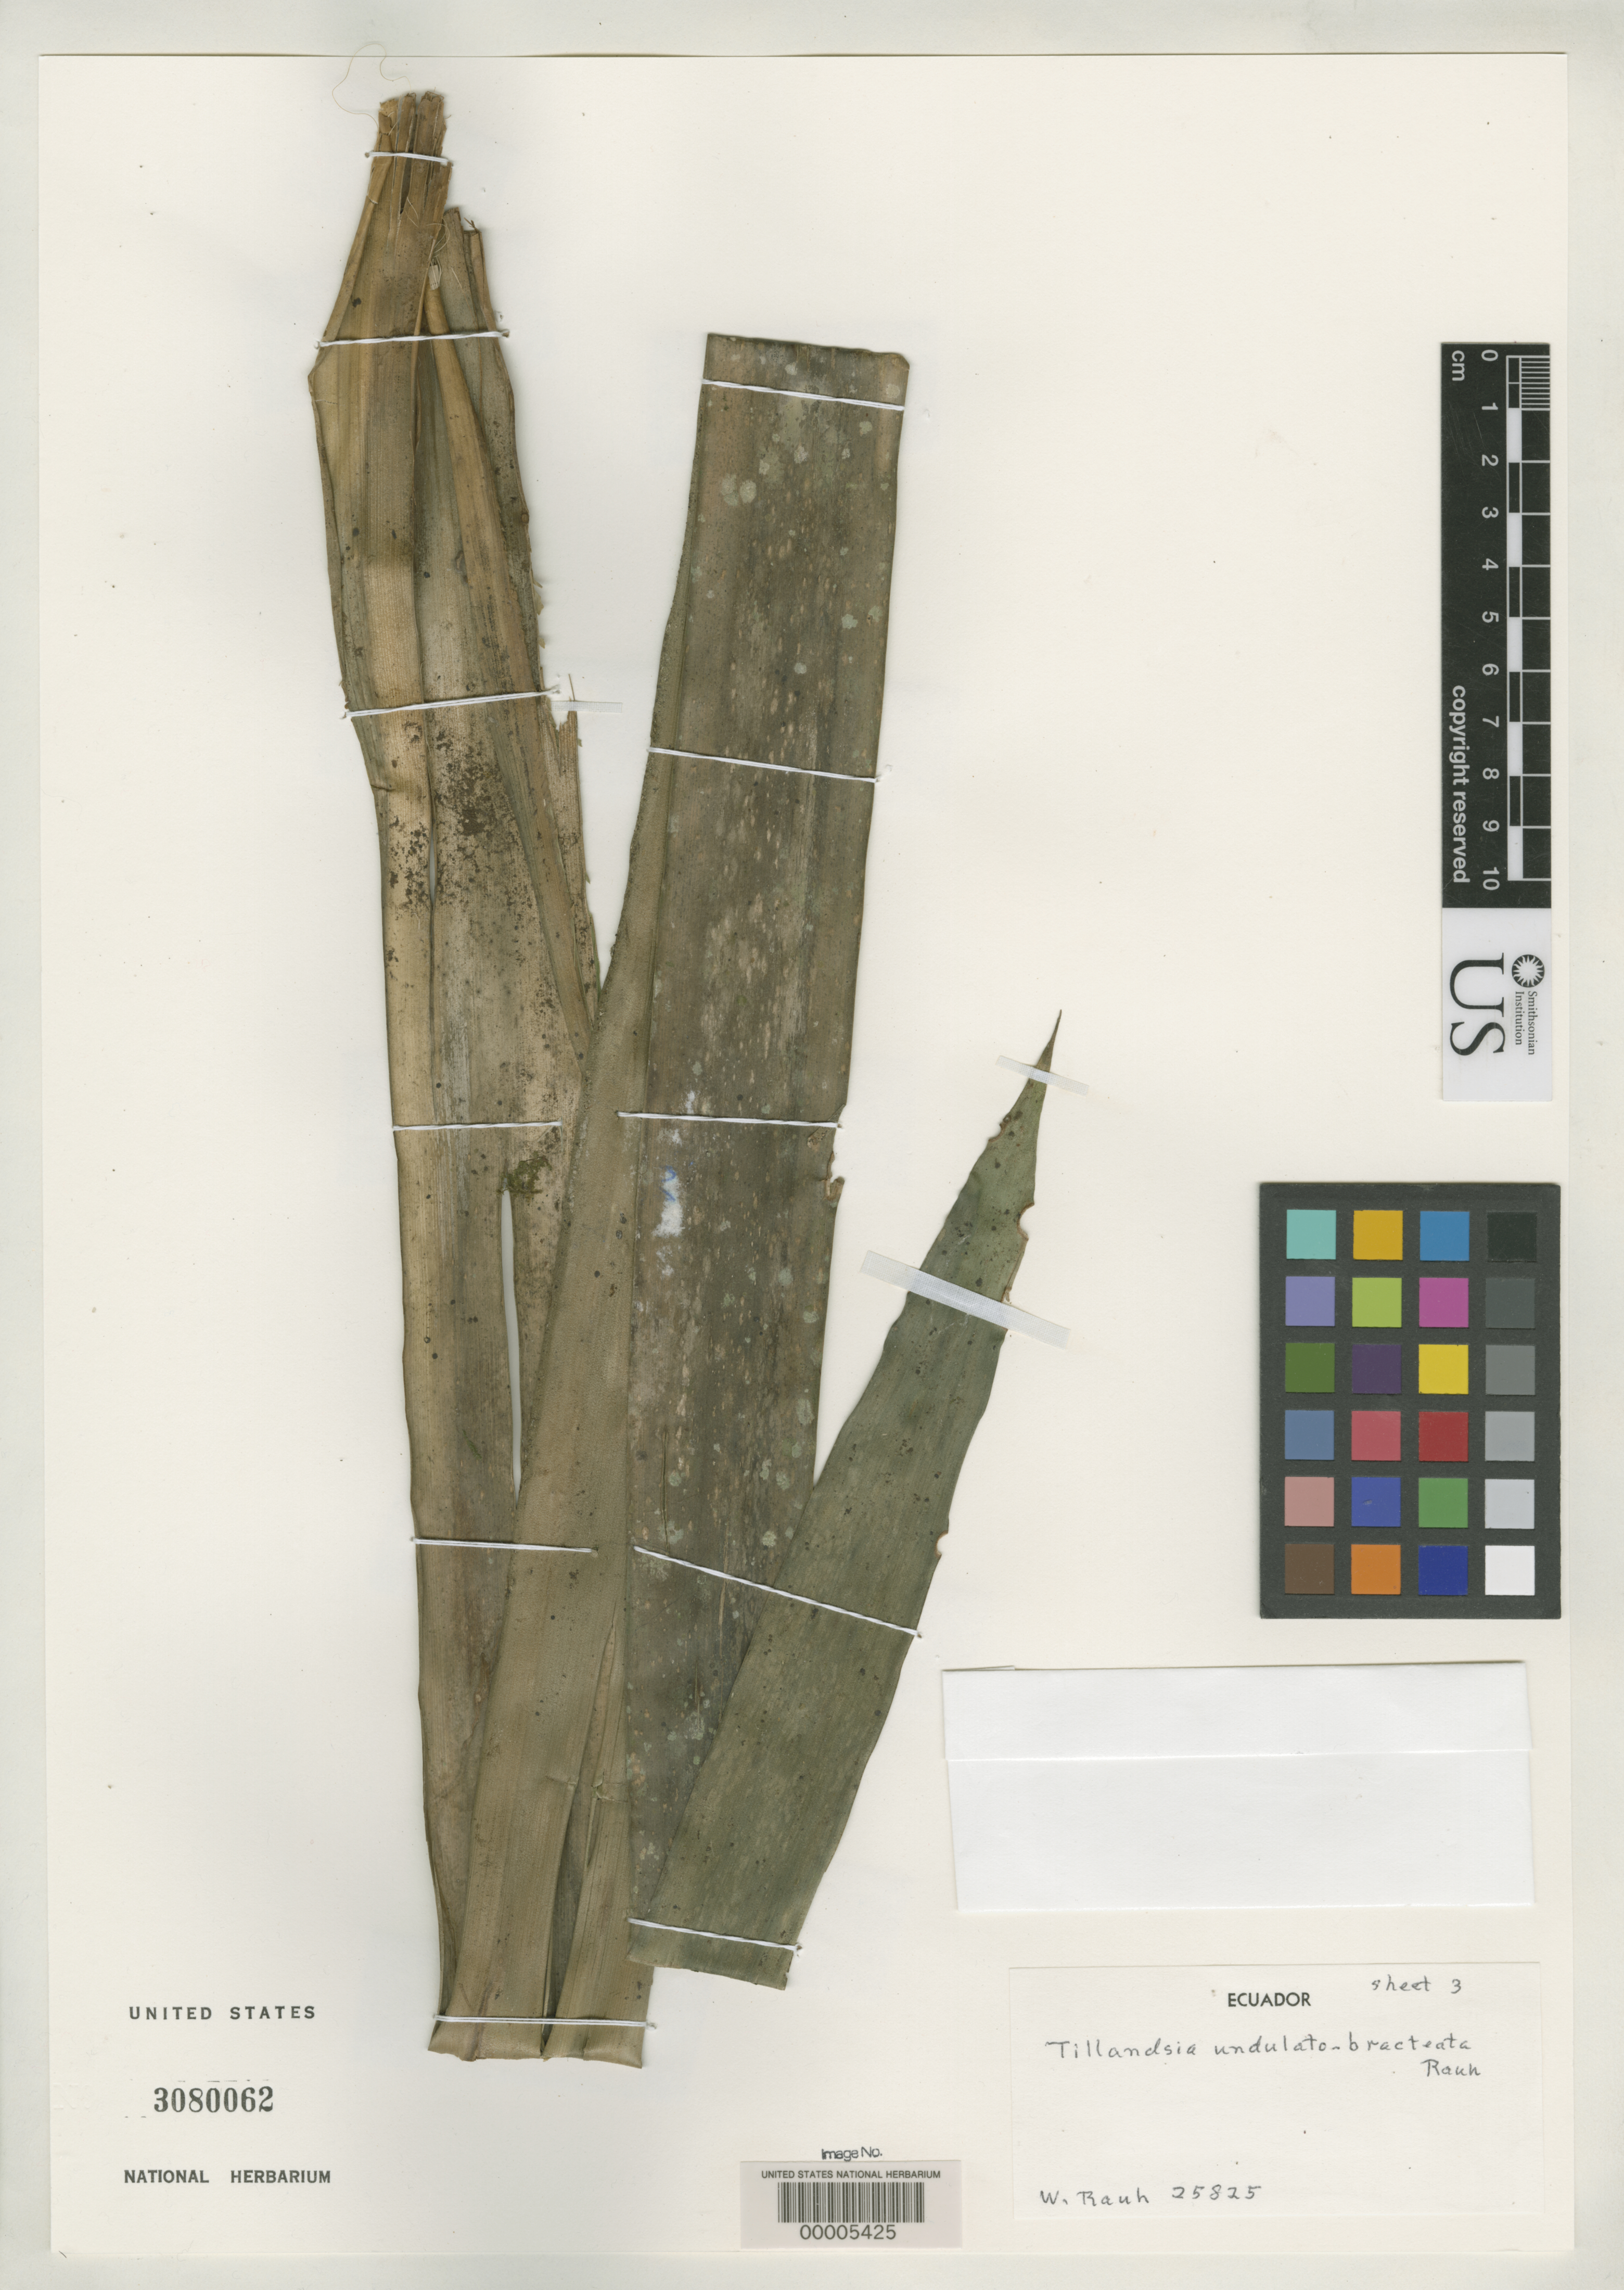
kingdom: Plantae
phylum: Tracheophyta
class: Liliopsida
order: Poales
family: Bromeliaceae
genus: Tillandsia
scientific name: Tillandsia undulato-bracteata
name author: Rauh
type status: Isotype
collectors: W. Rauh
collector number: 25825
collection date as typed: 27 Jul 1977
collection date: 1977-07-27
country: Peru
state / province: San Martín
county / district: Mariscal Cáceres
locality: Rio Huallaga, margen Derecha del; Balsa Probana; dtto. Tocache Nuevo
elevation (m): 1800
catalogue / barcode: US 3080062